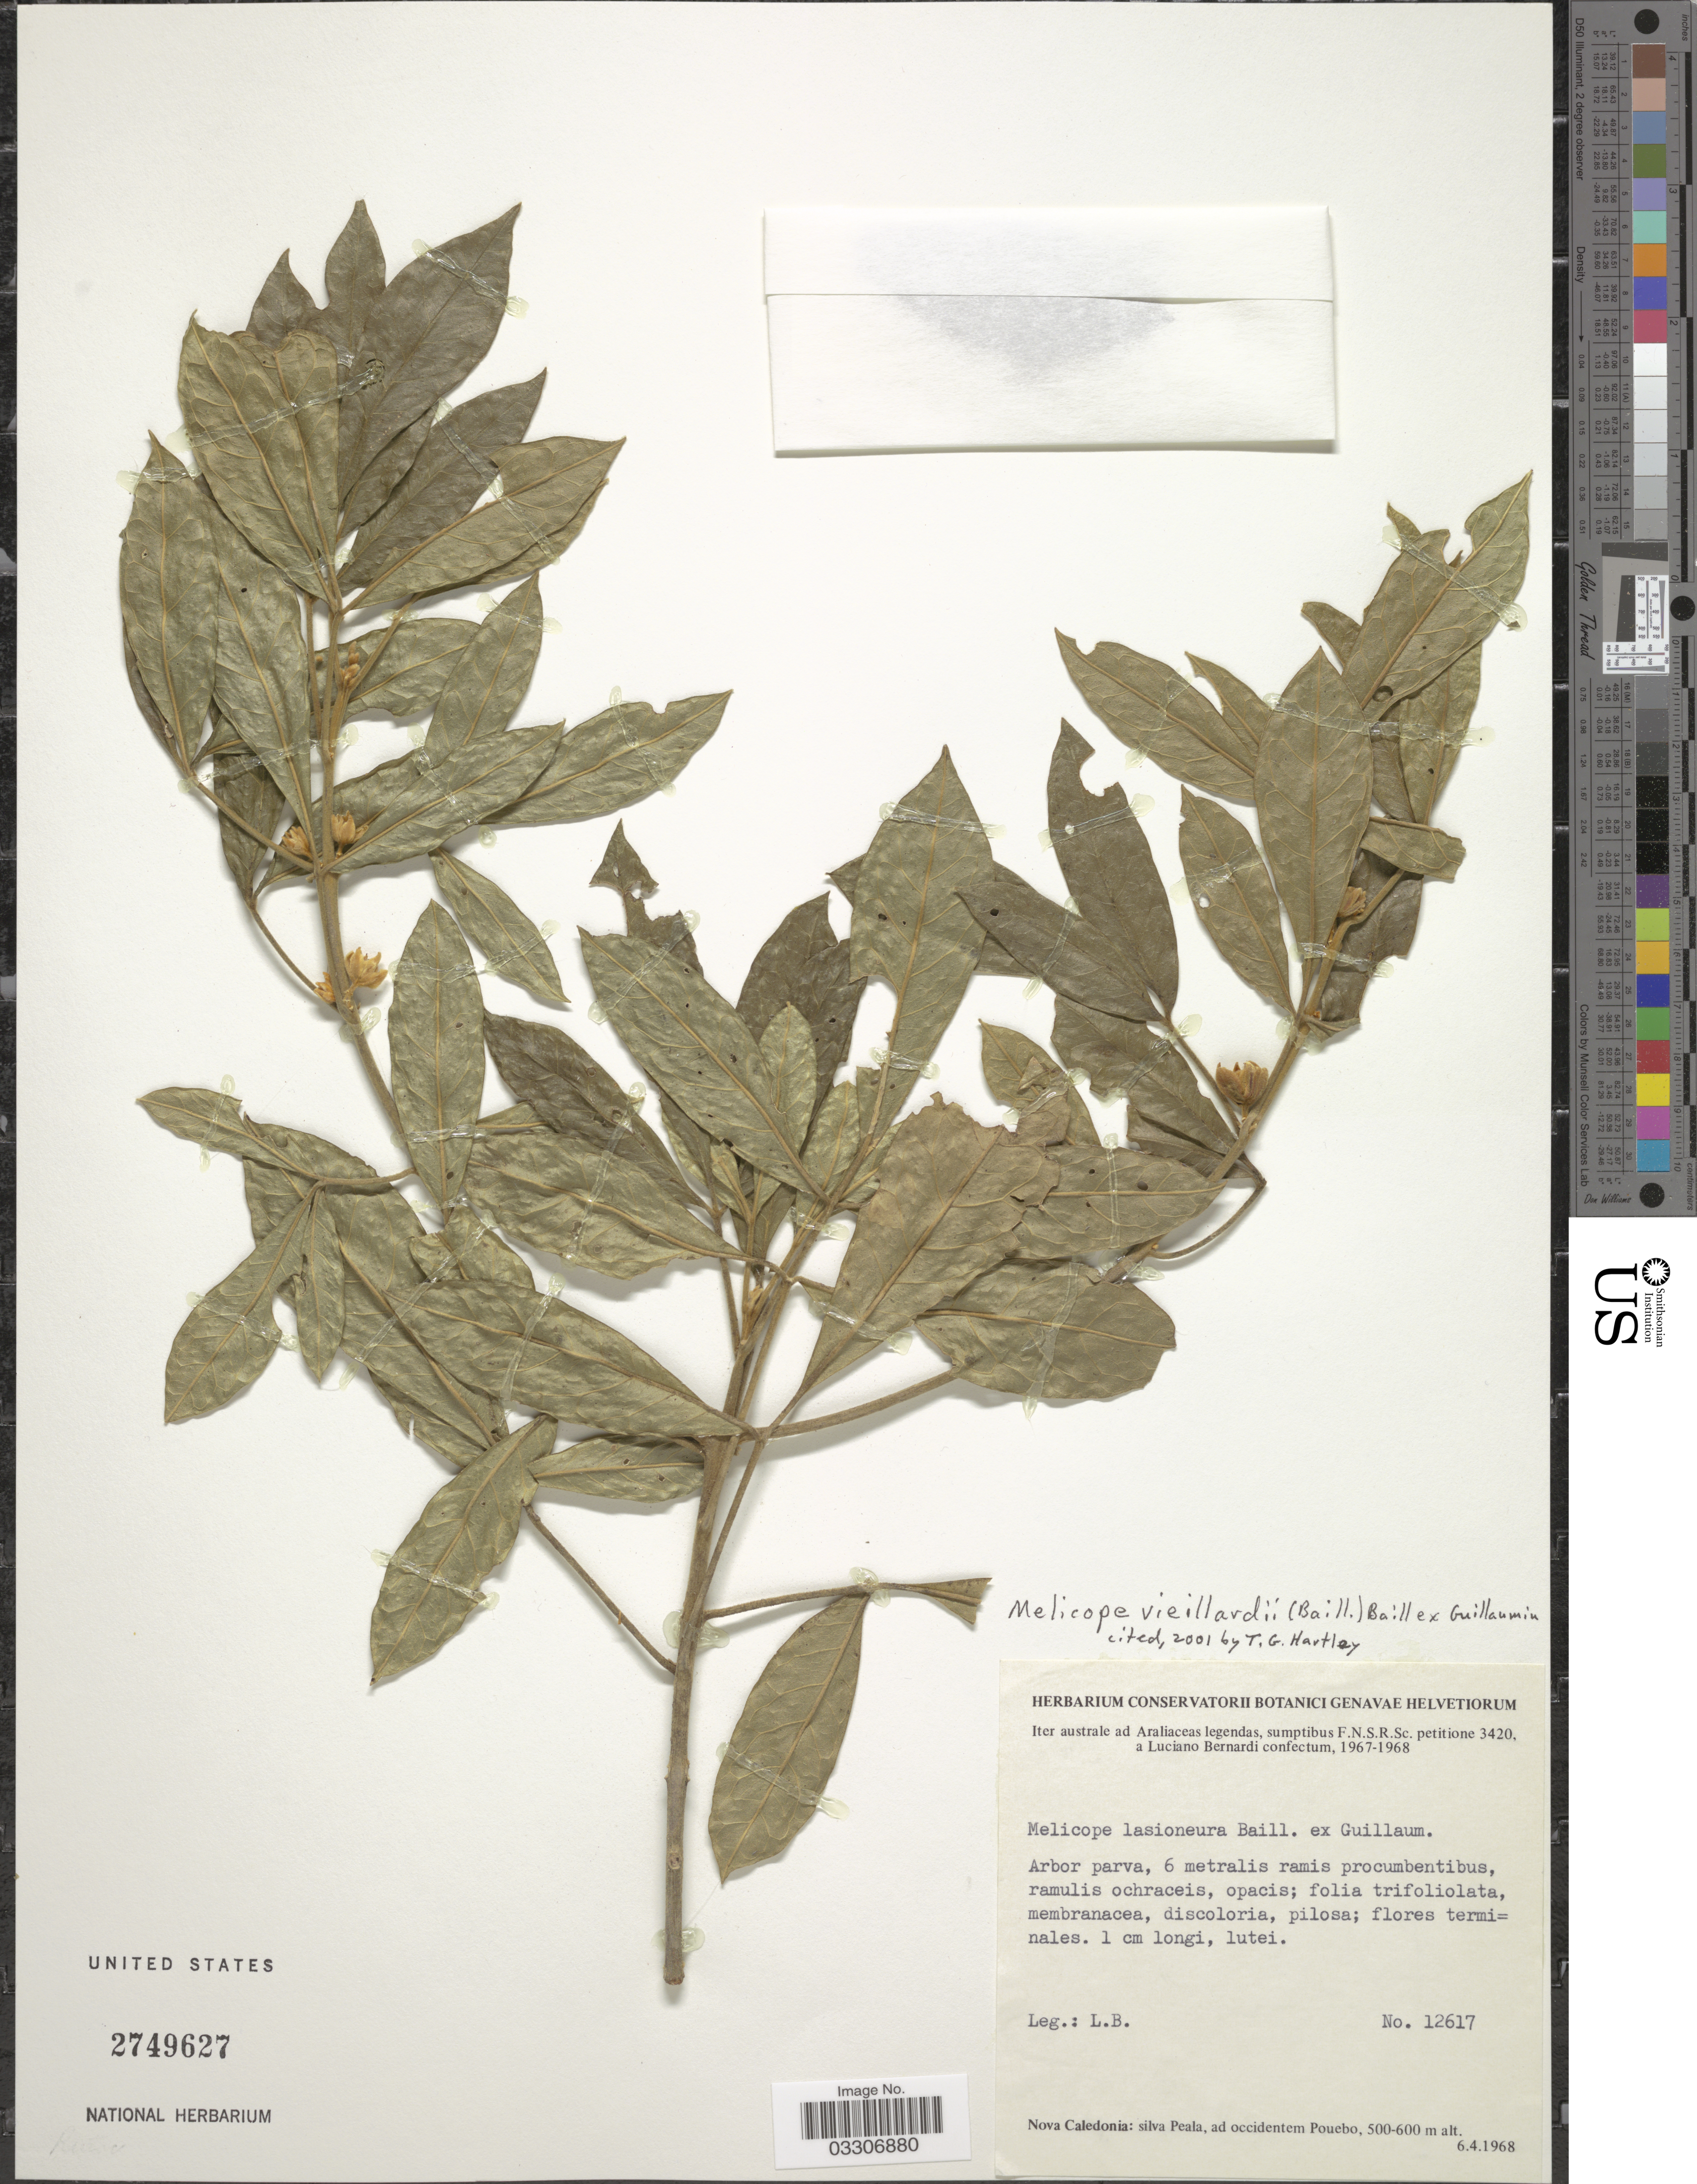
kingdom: Plantae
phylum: Tracheophyta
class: Magnoliopsida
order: Sapindales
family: Rutaceae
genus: Melicope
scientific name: Melicope vieillardii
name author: Baill. ex Guillaumin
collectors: L. Bernardi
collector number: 12617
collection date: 1968-04-06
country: New Caledonia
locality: Nova Caledonia: silva Peala, ad occidentem Pouebo.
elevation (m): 500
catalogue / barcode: US 2749627